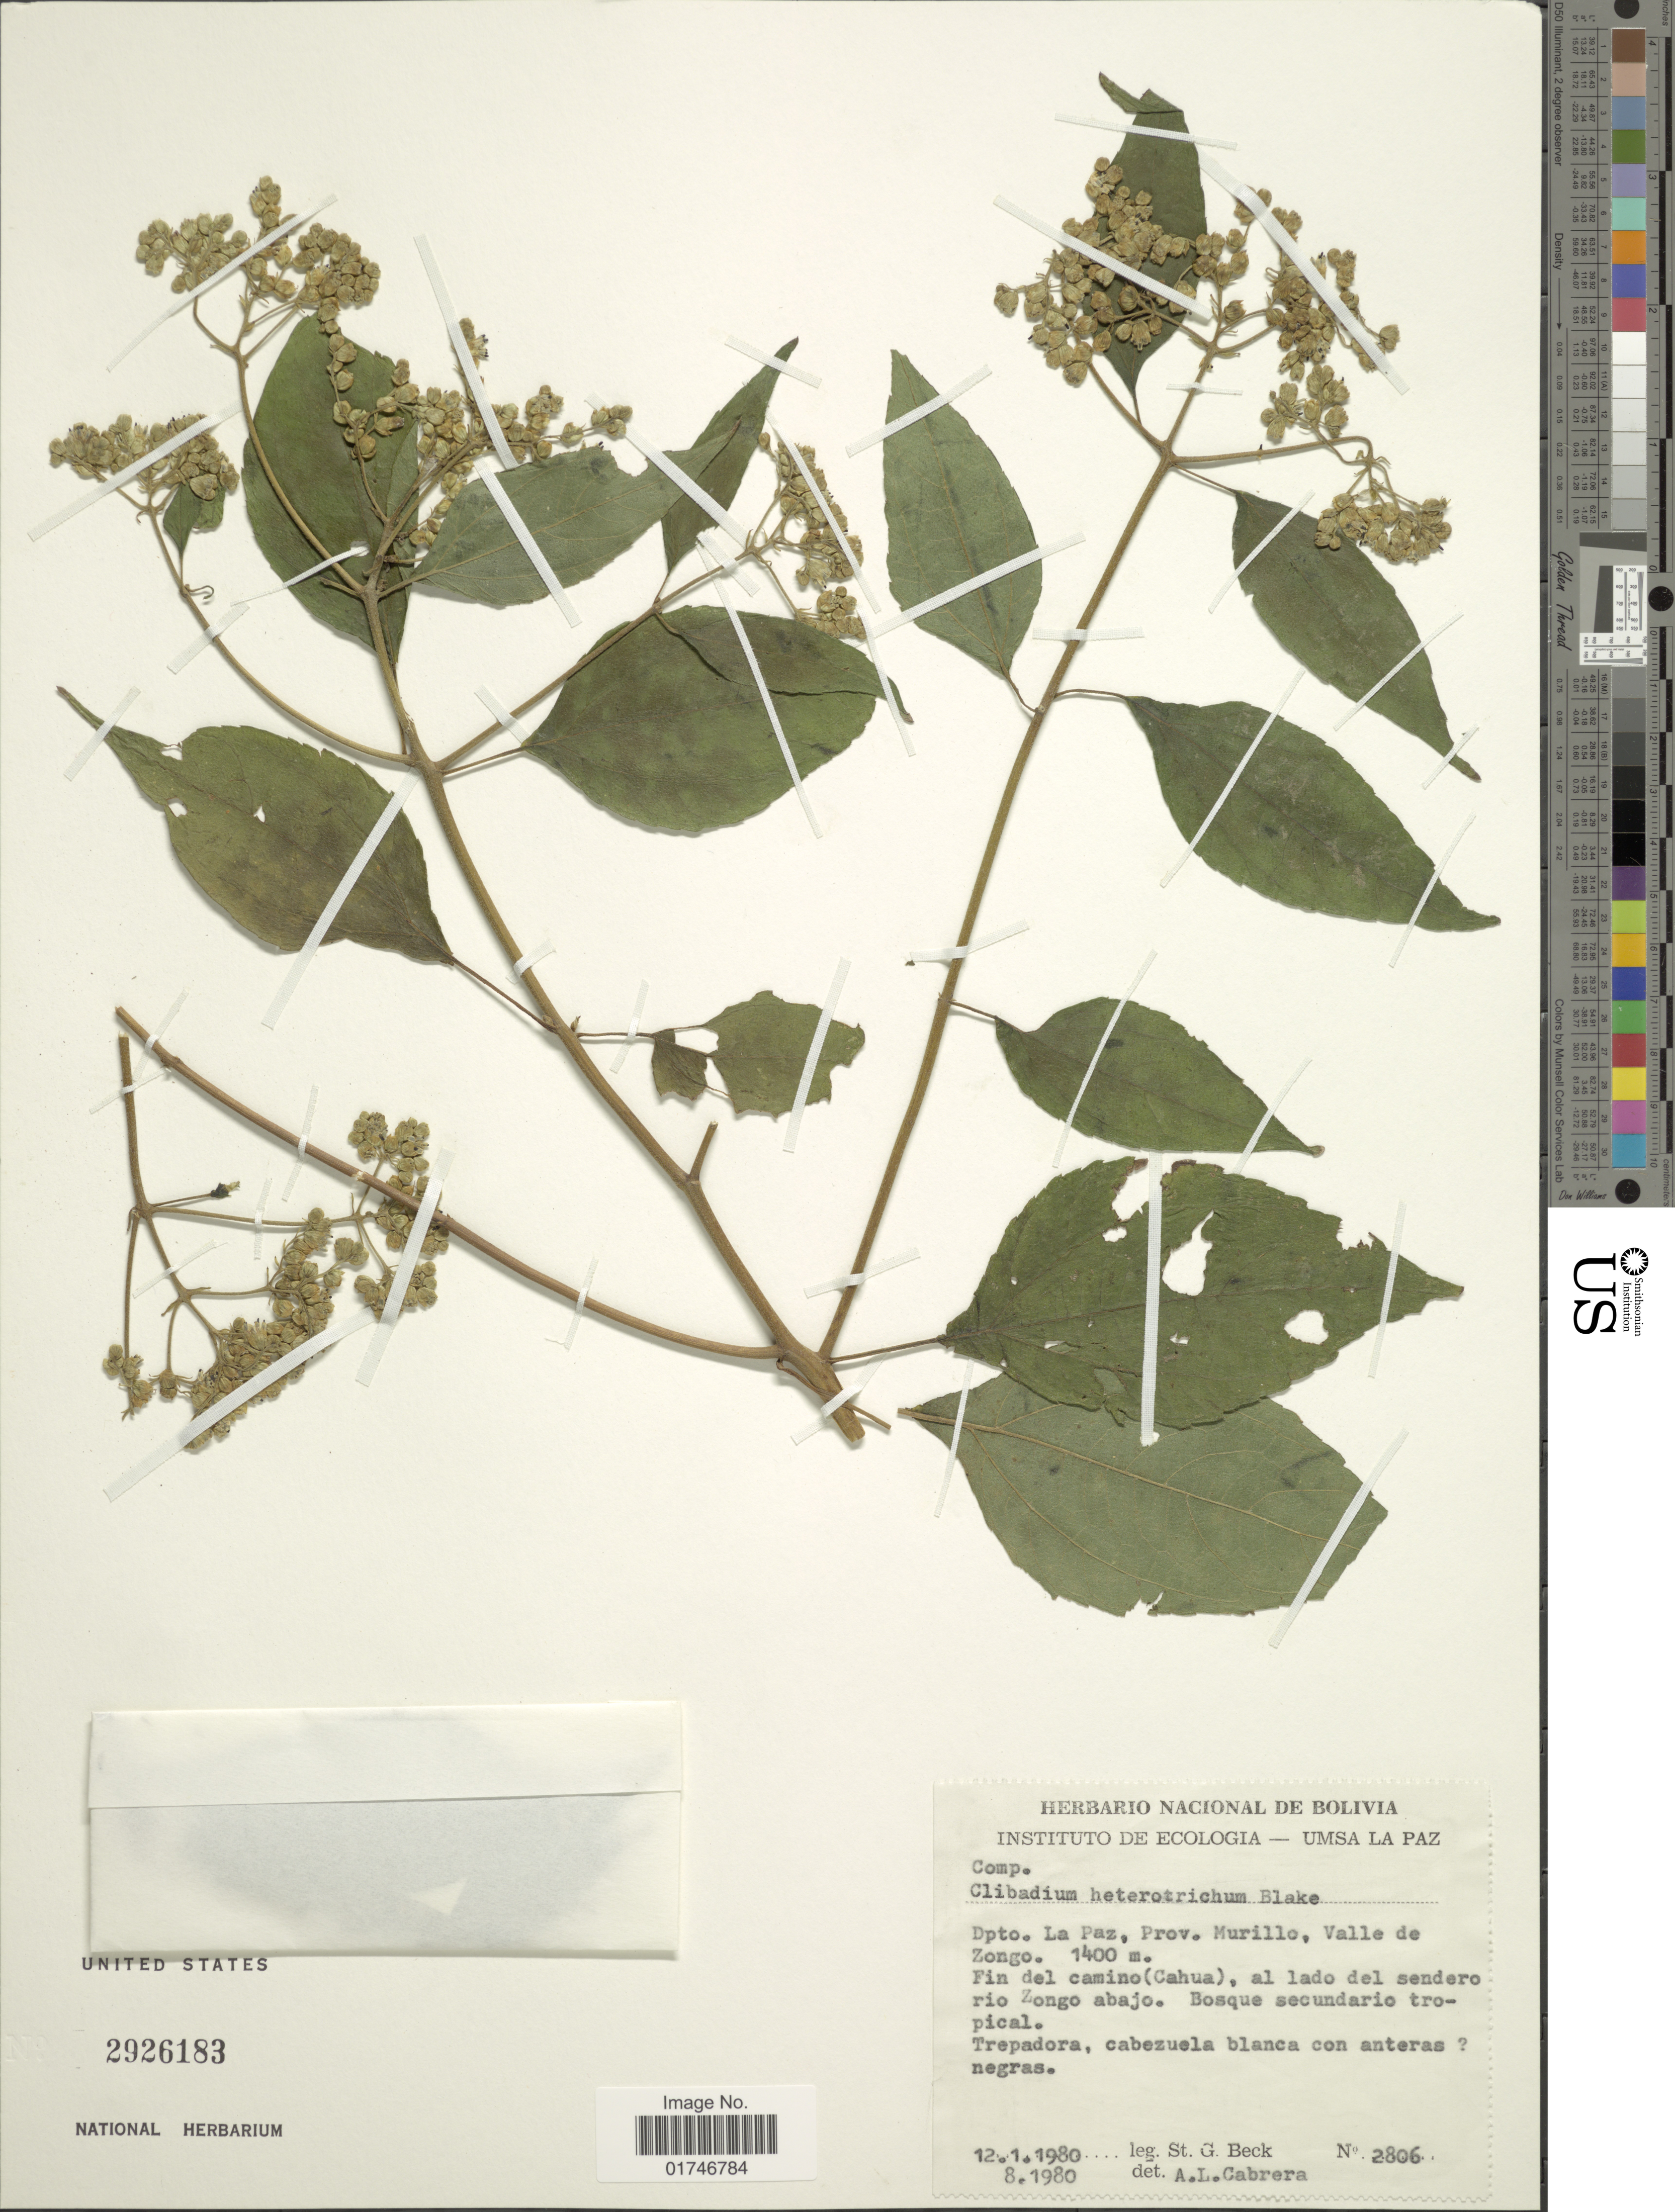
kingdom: Plantae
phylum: Tracheophyta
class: Magnoliopsida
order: Asterales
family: Asteraceae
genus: Clibadium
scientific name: Clibadium remotiflorum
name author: S.F. Blake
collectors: S. G. Beck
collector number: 2806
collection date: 1980-01-12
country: Bolivia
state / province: La Paz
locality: Dpto. La Paz, Prov. Murillo, Valle de Zongo. Fin del camino (Cahua), al lado del sendero rio Zongo abajo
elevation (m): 1400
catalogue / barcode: US 2926183